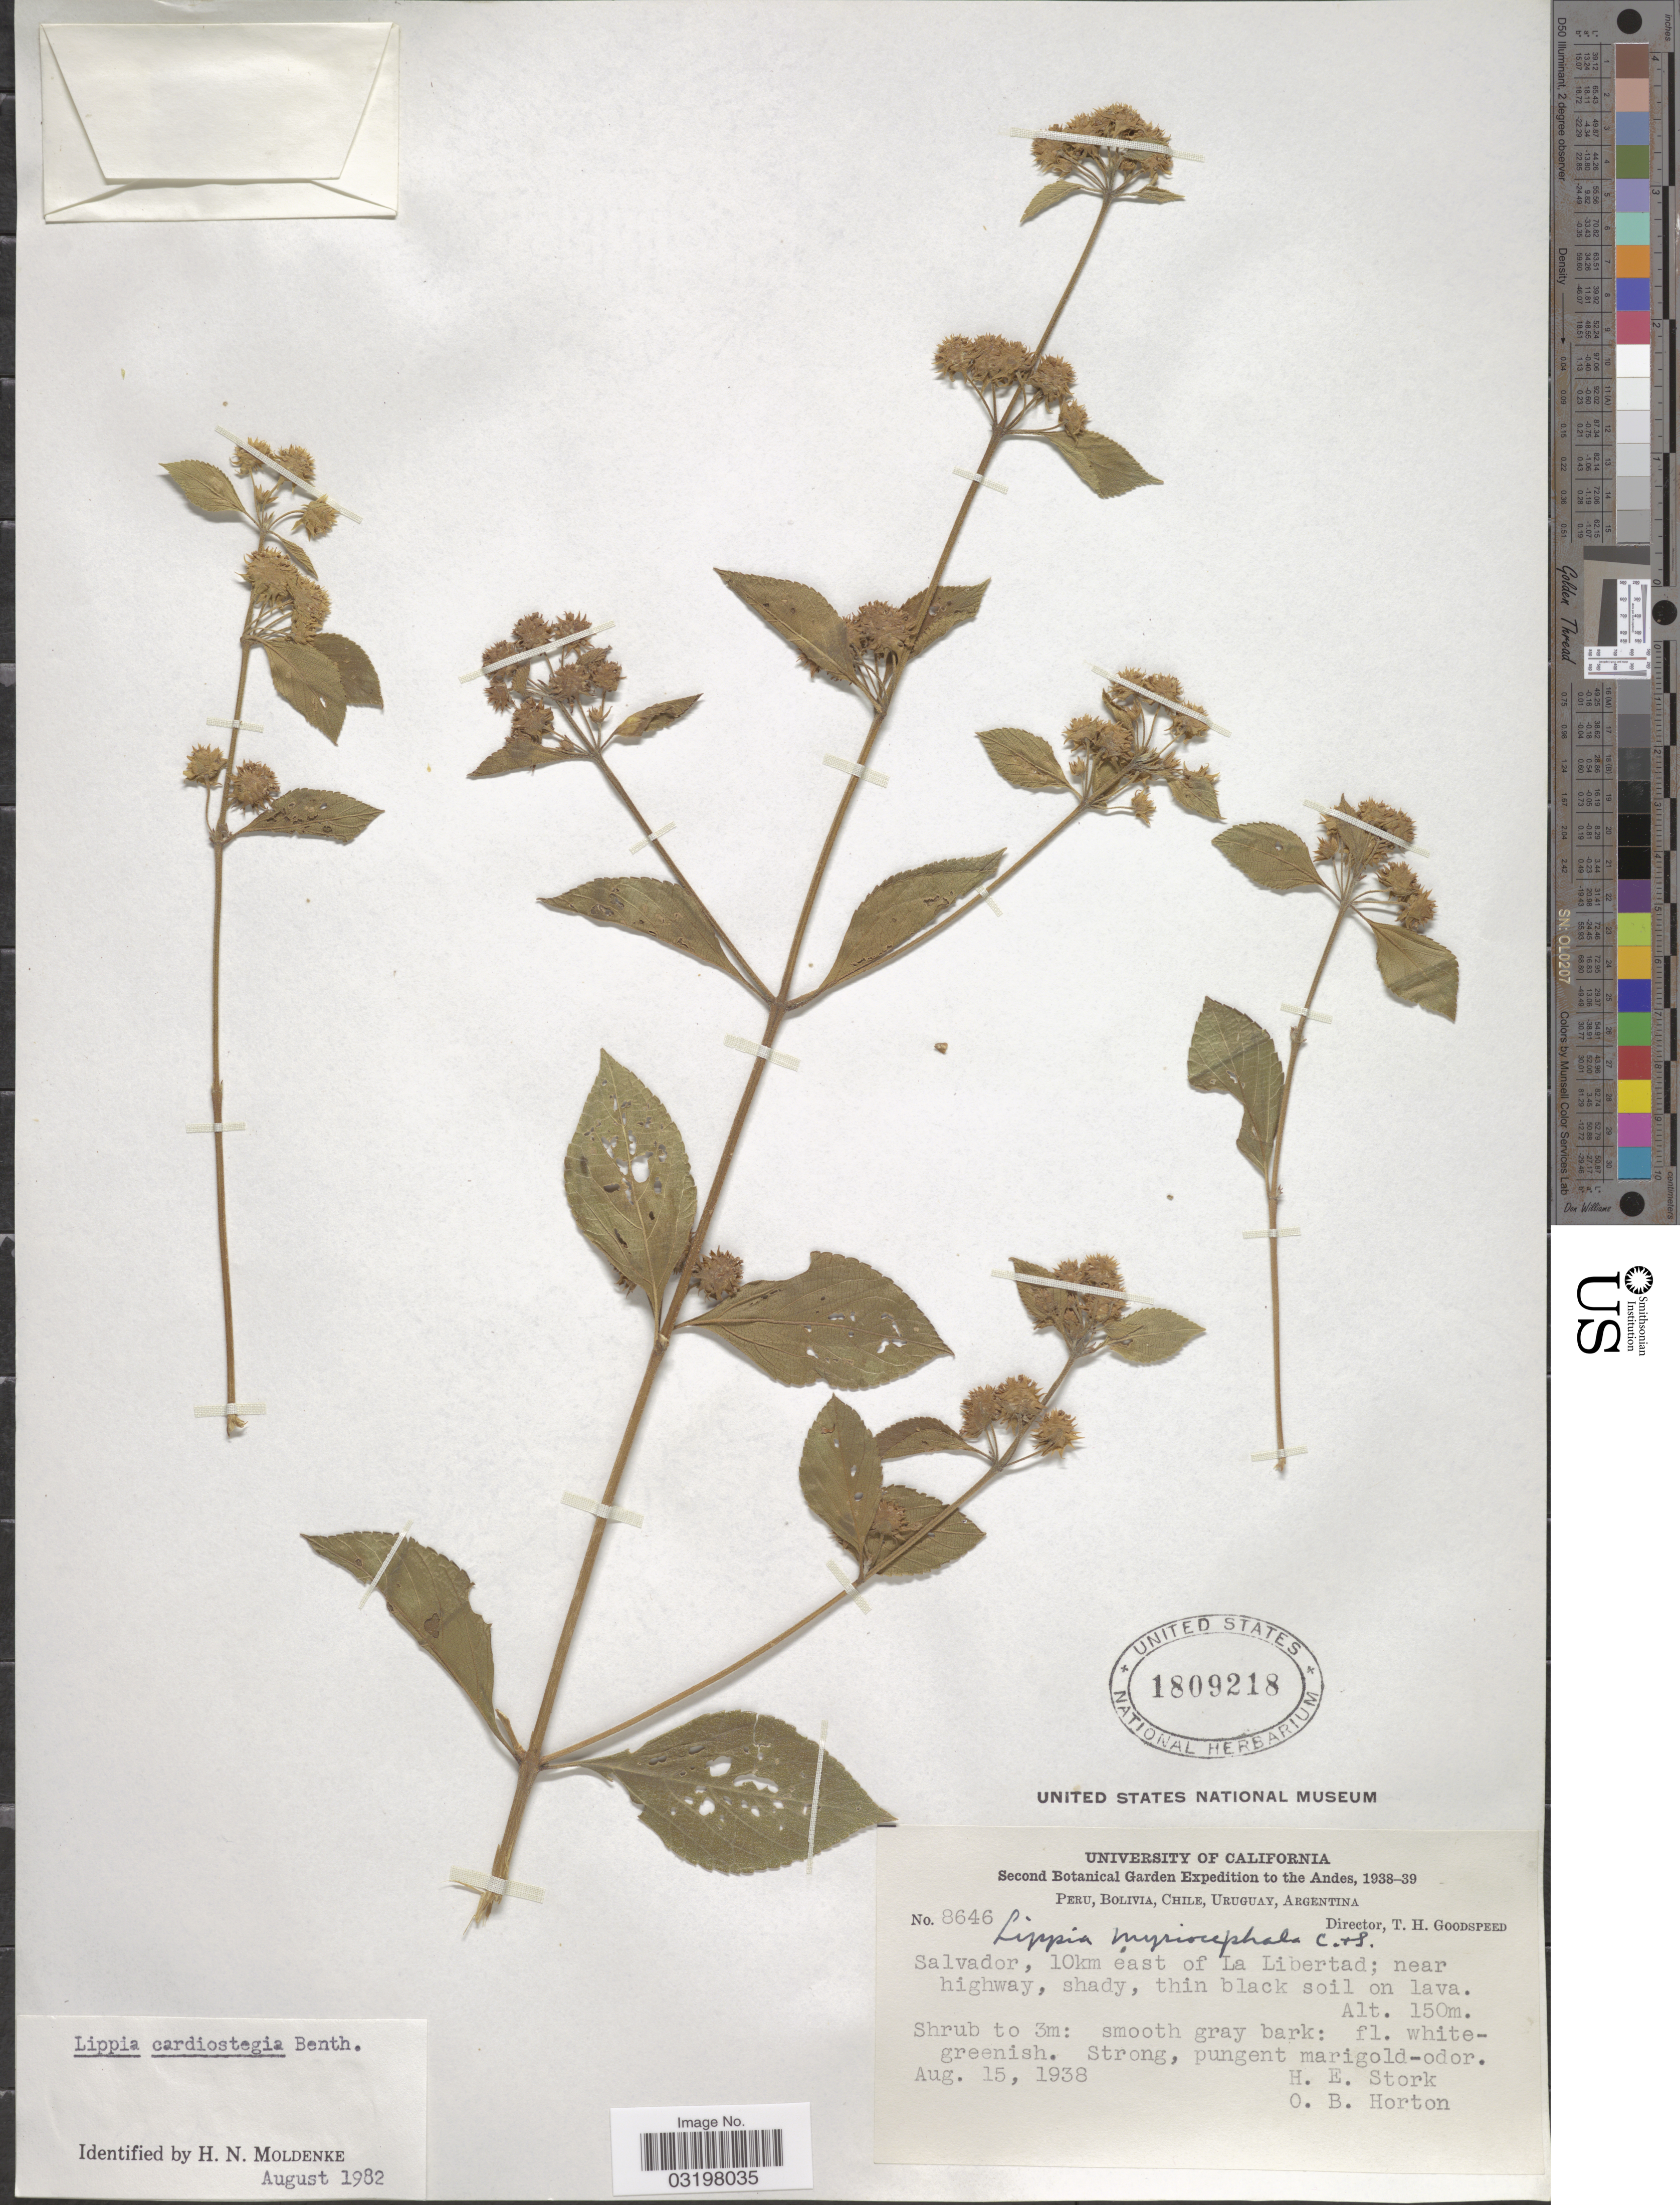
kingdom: Plantae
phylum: Tracheophyta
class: Magnoliopsida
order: Lamiales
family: Verbenaceae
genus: Lippia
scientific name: Lippia cardiostegia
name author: Benth.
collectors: H. E. Stork & O. B. Horton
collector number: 8646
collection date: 1938-08-15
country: El Salvador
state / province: La Libertad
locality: Salvador, 10km east of La Libertad.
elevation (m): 150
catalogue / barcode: US 1809218